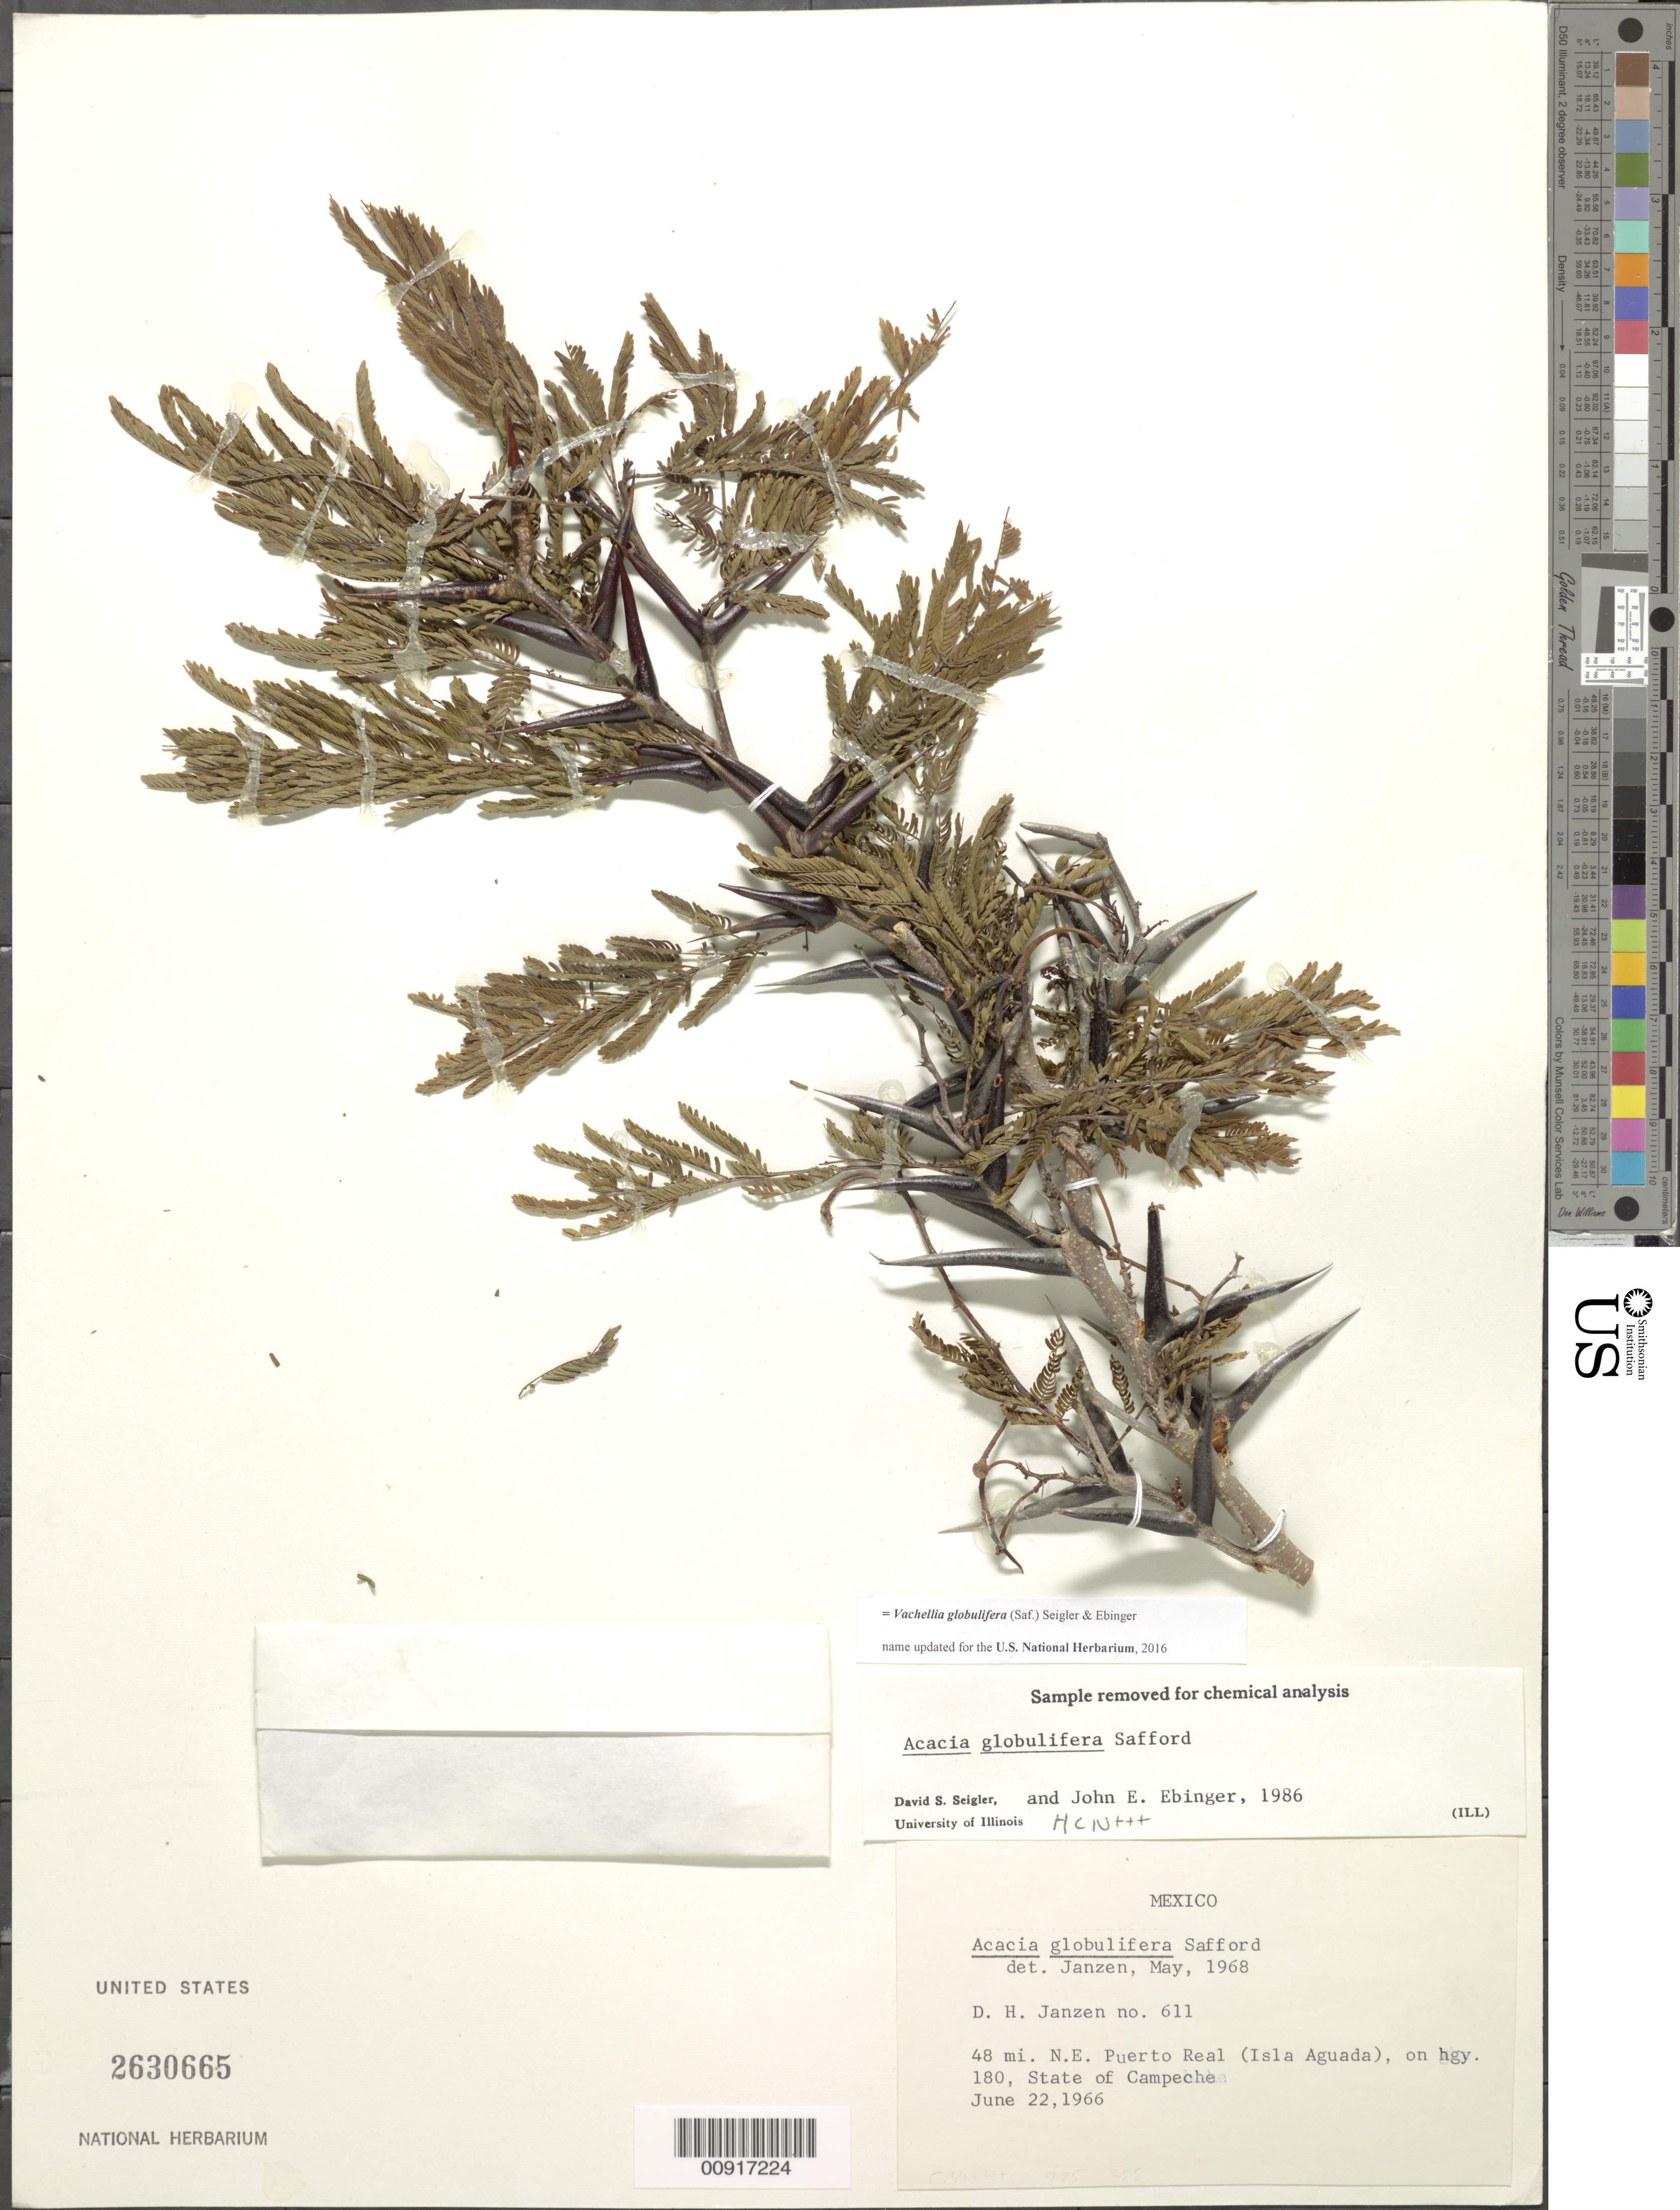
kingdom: Plantae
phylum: Tracheophyta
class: Magnoliopsida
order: Fabales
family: Fabaceae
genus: Vachellia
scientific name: Vachellia globulifera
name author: (Saff.) Seigler & Ebinger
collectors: D. Janzen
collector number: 611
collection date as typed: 22 Jun 1966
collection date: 1966-06-22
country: Mexico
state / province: Campeche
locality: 48 mi. NE of Puerto Real (Isla Aguada), on hwy. 180, State of Campeche.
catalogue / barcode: US 2630665